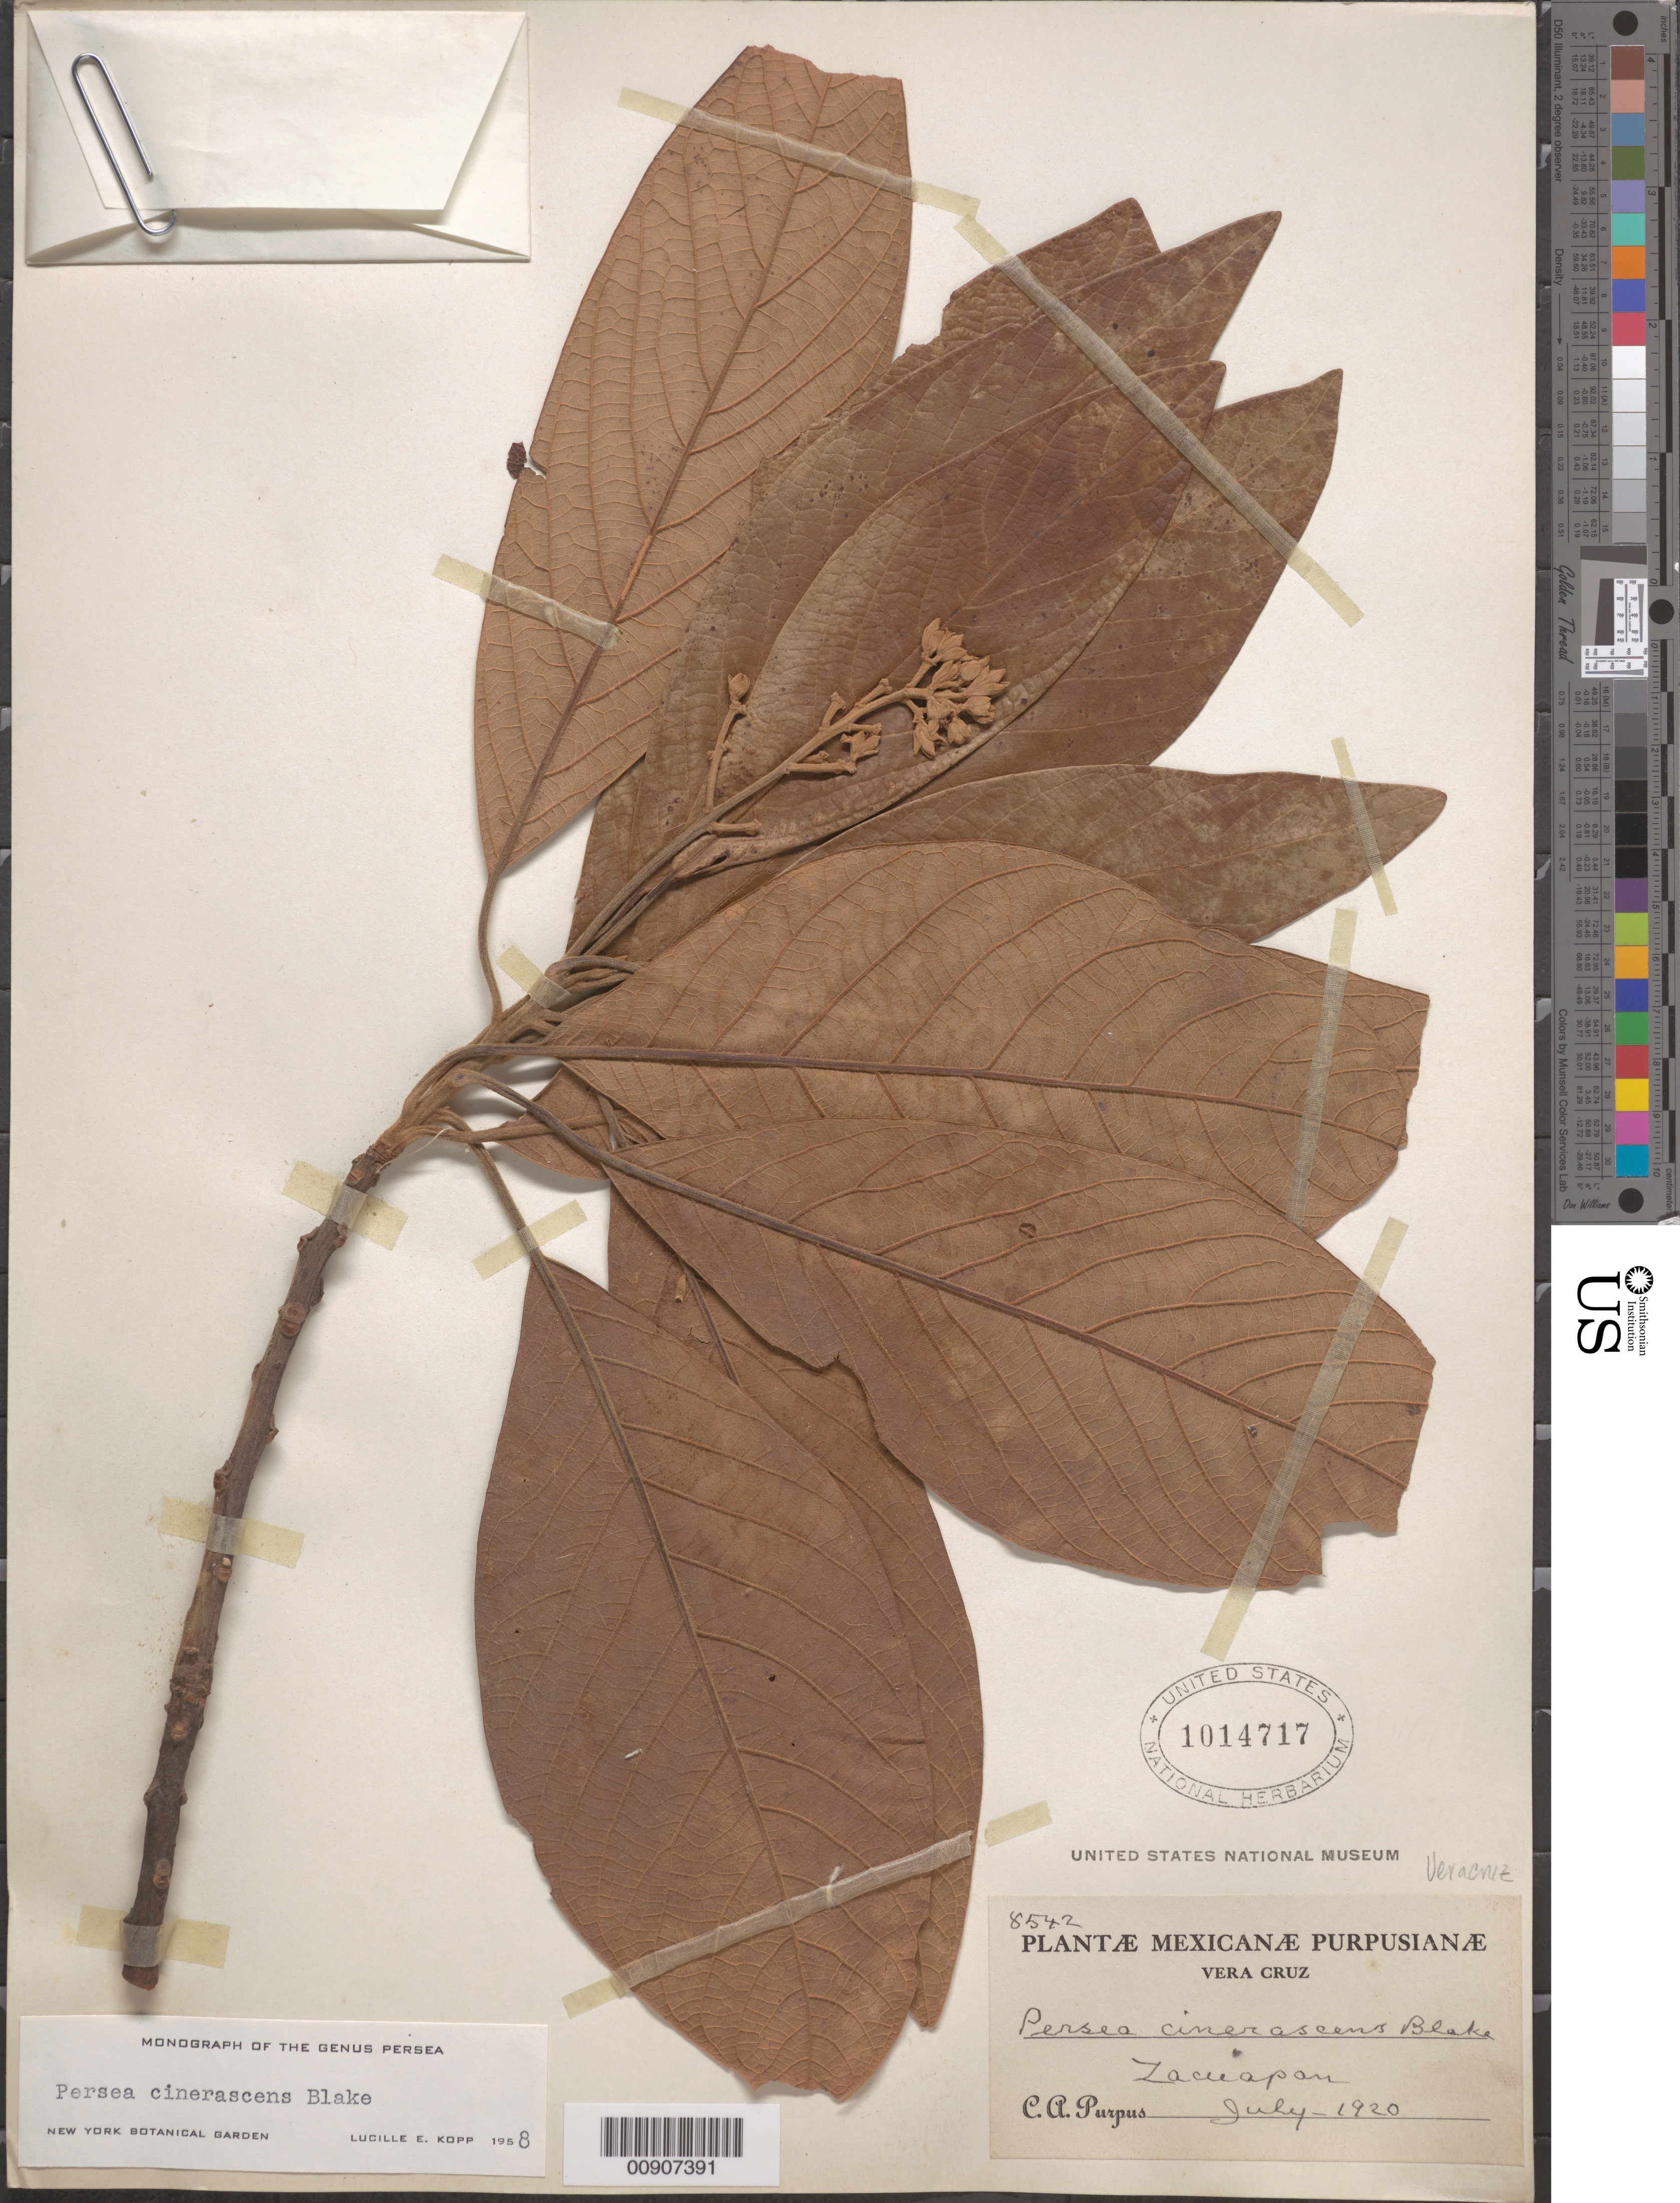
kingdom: Plantae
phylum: Tracheophyta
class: Magnoliopsida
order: Laurales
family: Lauraceae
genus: Persea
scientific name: Persea cinerascens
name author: S.F. Blake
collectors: C. A. Purpus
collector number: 8542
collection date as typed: Jul 1920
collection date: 1920-07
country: Mexico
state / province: Veracruz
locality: Zacuapan, Veracruz.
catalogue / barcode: US 1014717